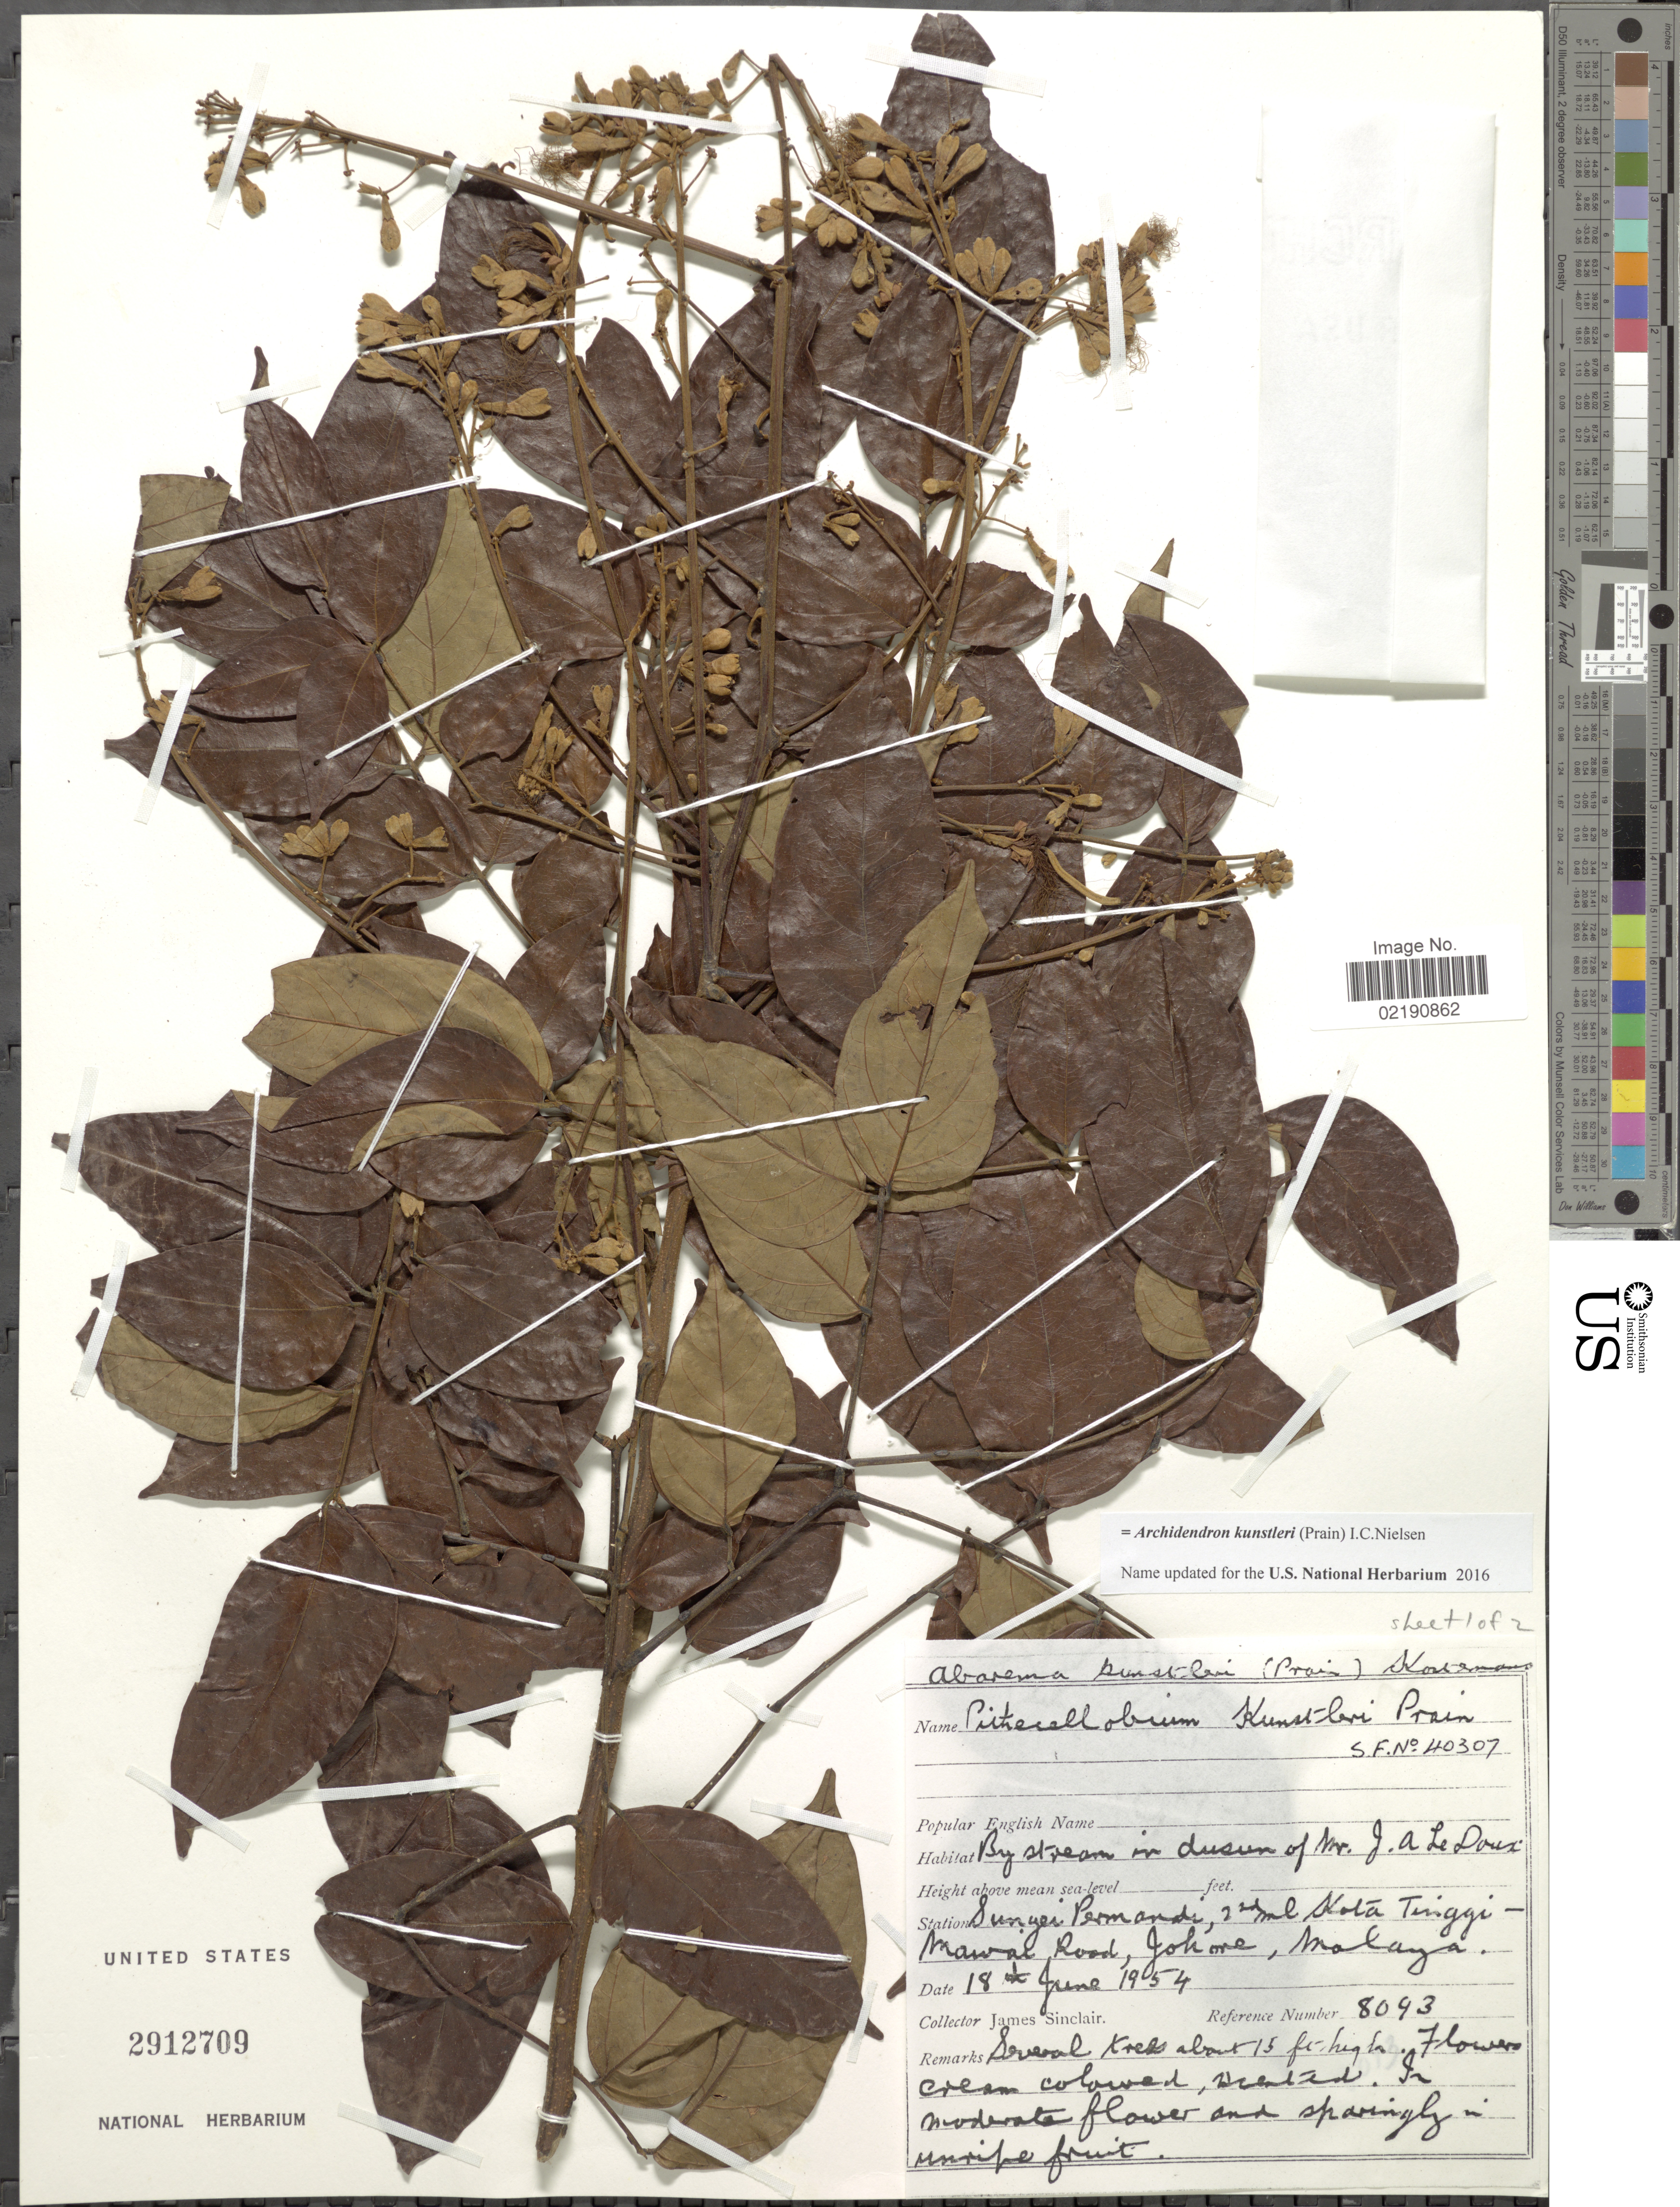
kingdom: Plantae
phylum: Tracheophyta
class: Magnoliopsida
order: Fabales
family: Fabaceae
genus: Archidendron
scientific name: Archidendron kunstleri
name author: (Prain) I.C. Nielsen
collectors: J. Sinclair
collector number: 8093/40307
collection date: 1954-06-18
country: Malaysia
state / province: Johor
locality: By stream in dusun of Mr. J.A. Le Doux, Sungai Permandi, 22nd ml Kotá Tinggi-Mawai Road, Johor, Malaya.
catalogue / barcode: US 2912709